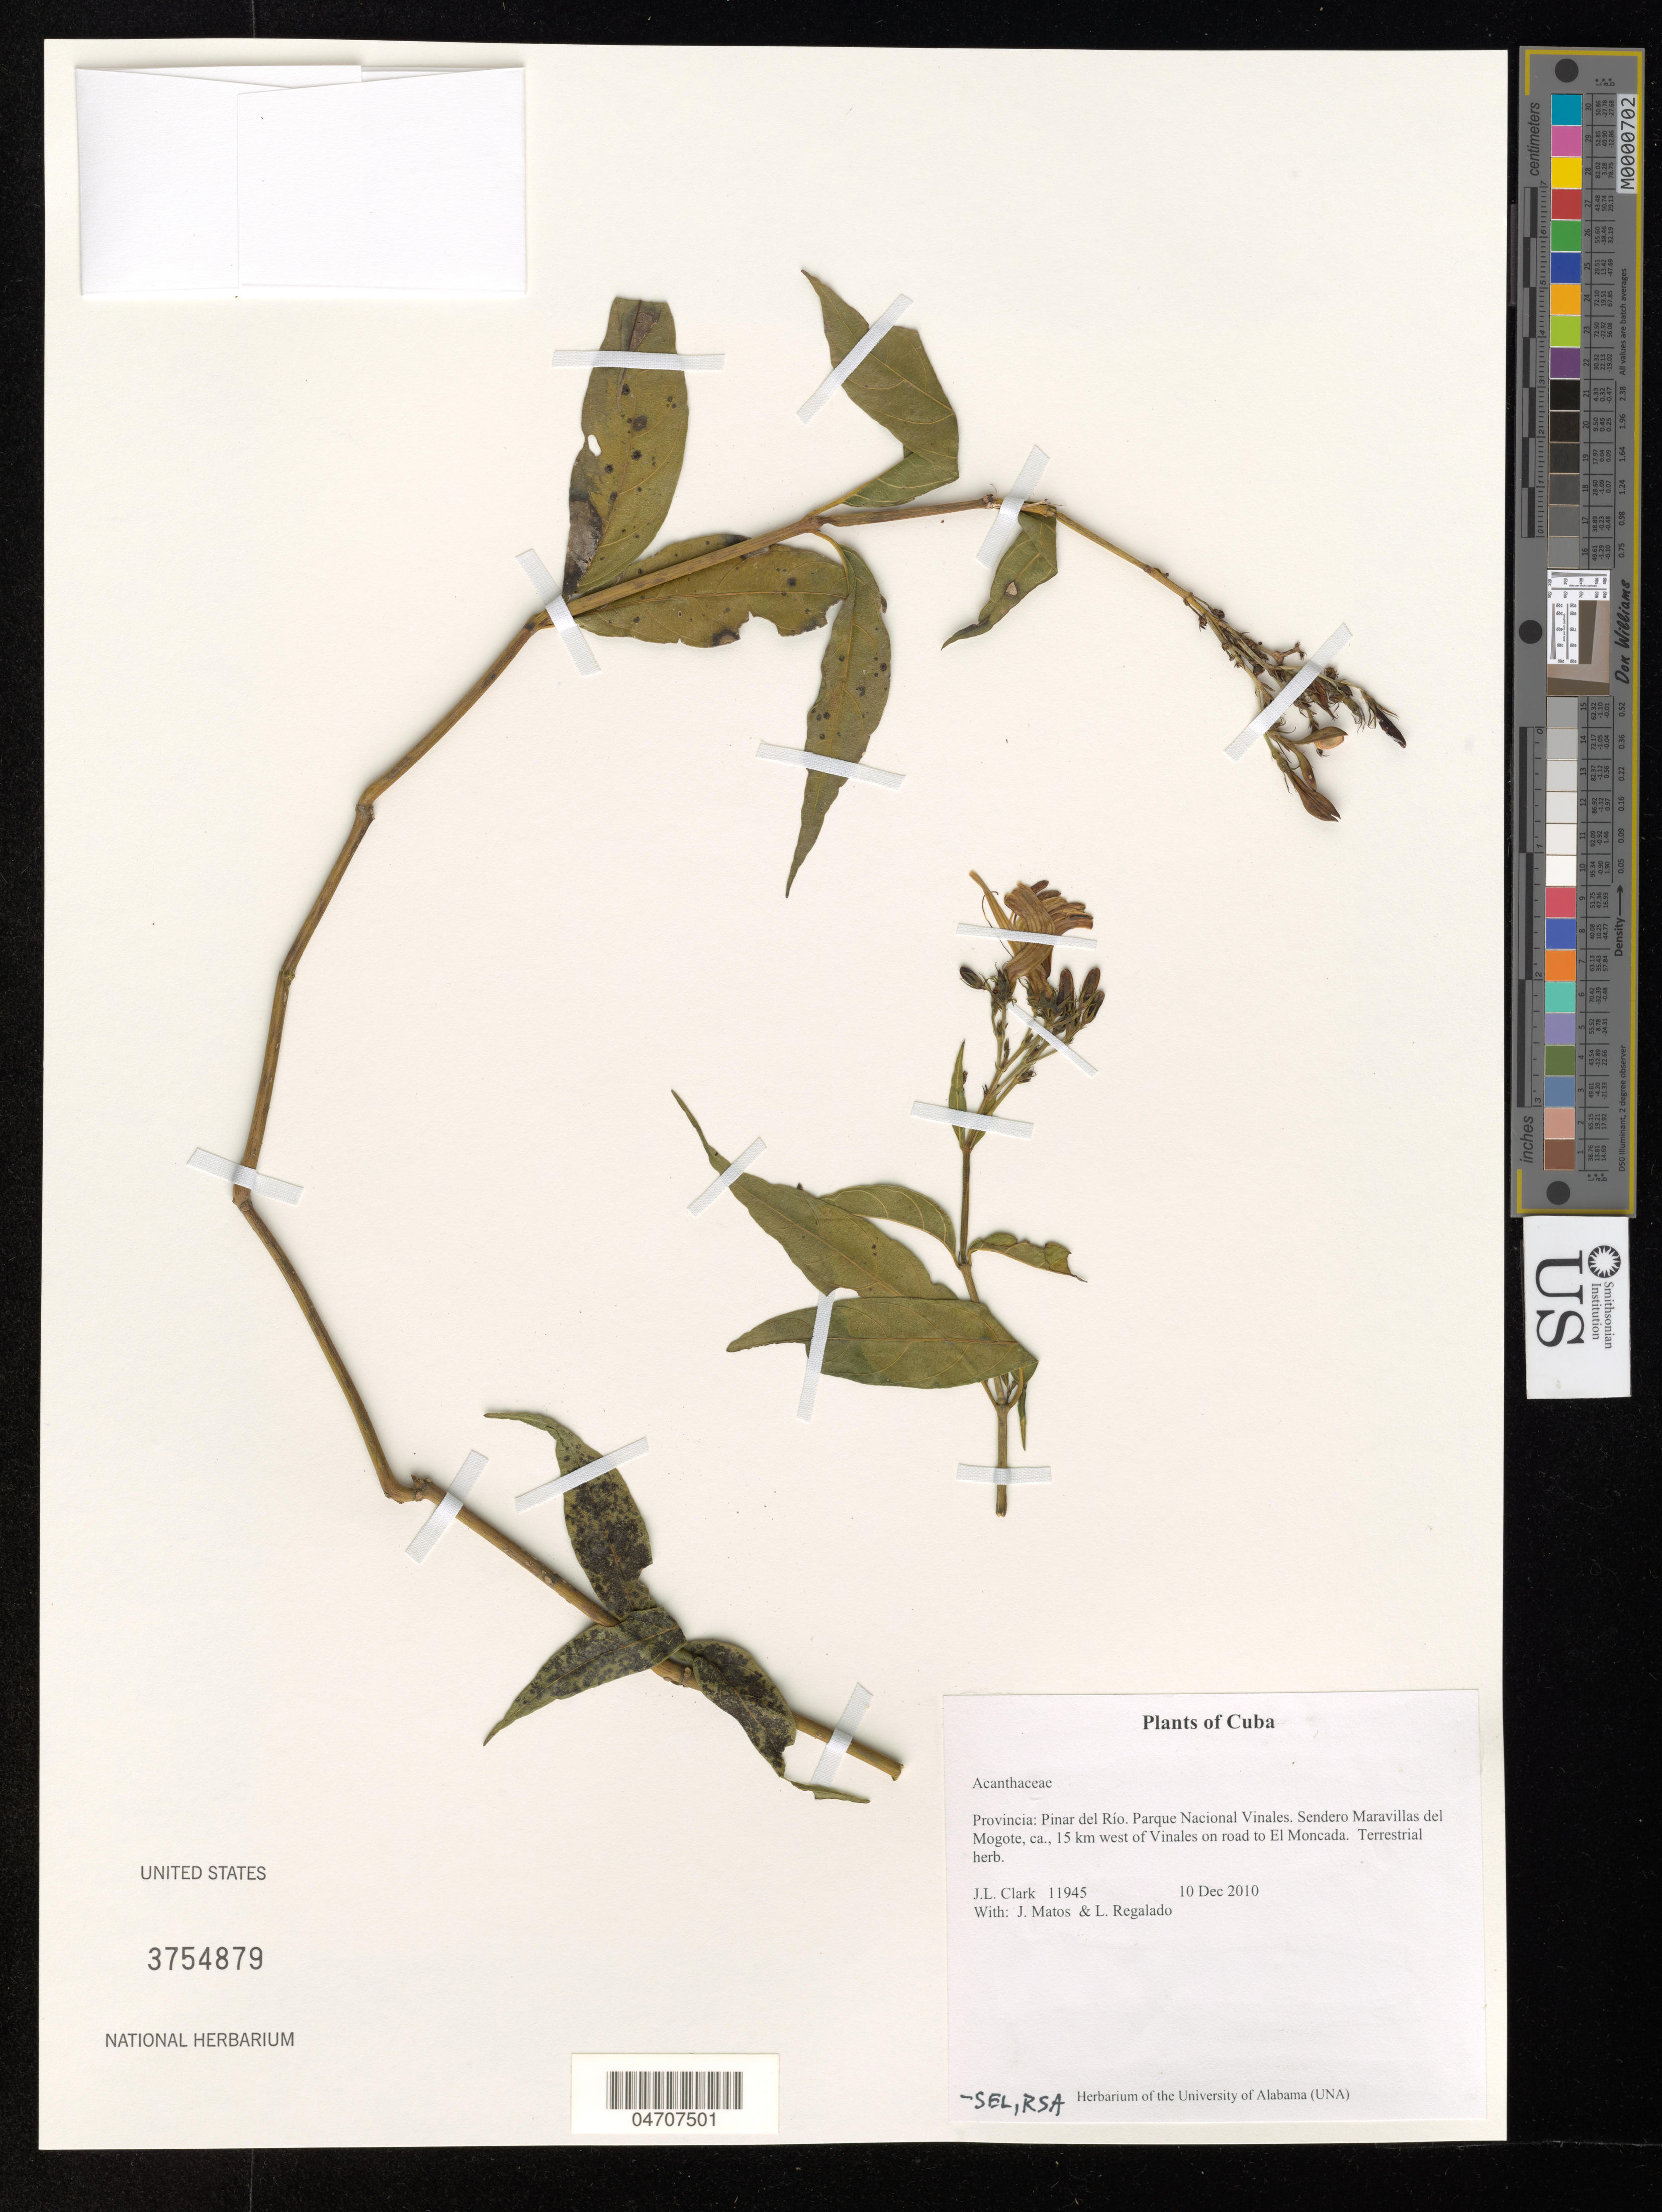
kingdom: Plantae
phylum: Tracheophyta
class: Magnoliopsida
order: Lamiales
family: Acanthaceae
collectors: J. L. Clark, J. Matos & L. Regalado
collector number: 11945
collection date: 2010-12-10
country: Cuba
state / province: Pinar del Río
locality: Parque Nacional Vinales. Sendero Maravillas del Mogote, ca., 15 km west of Vinales on road to El Moncada.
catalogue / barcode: US 3754879